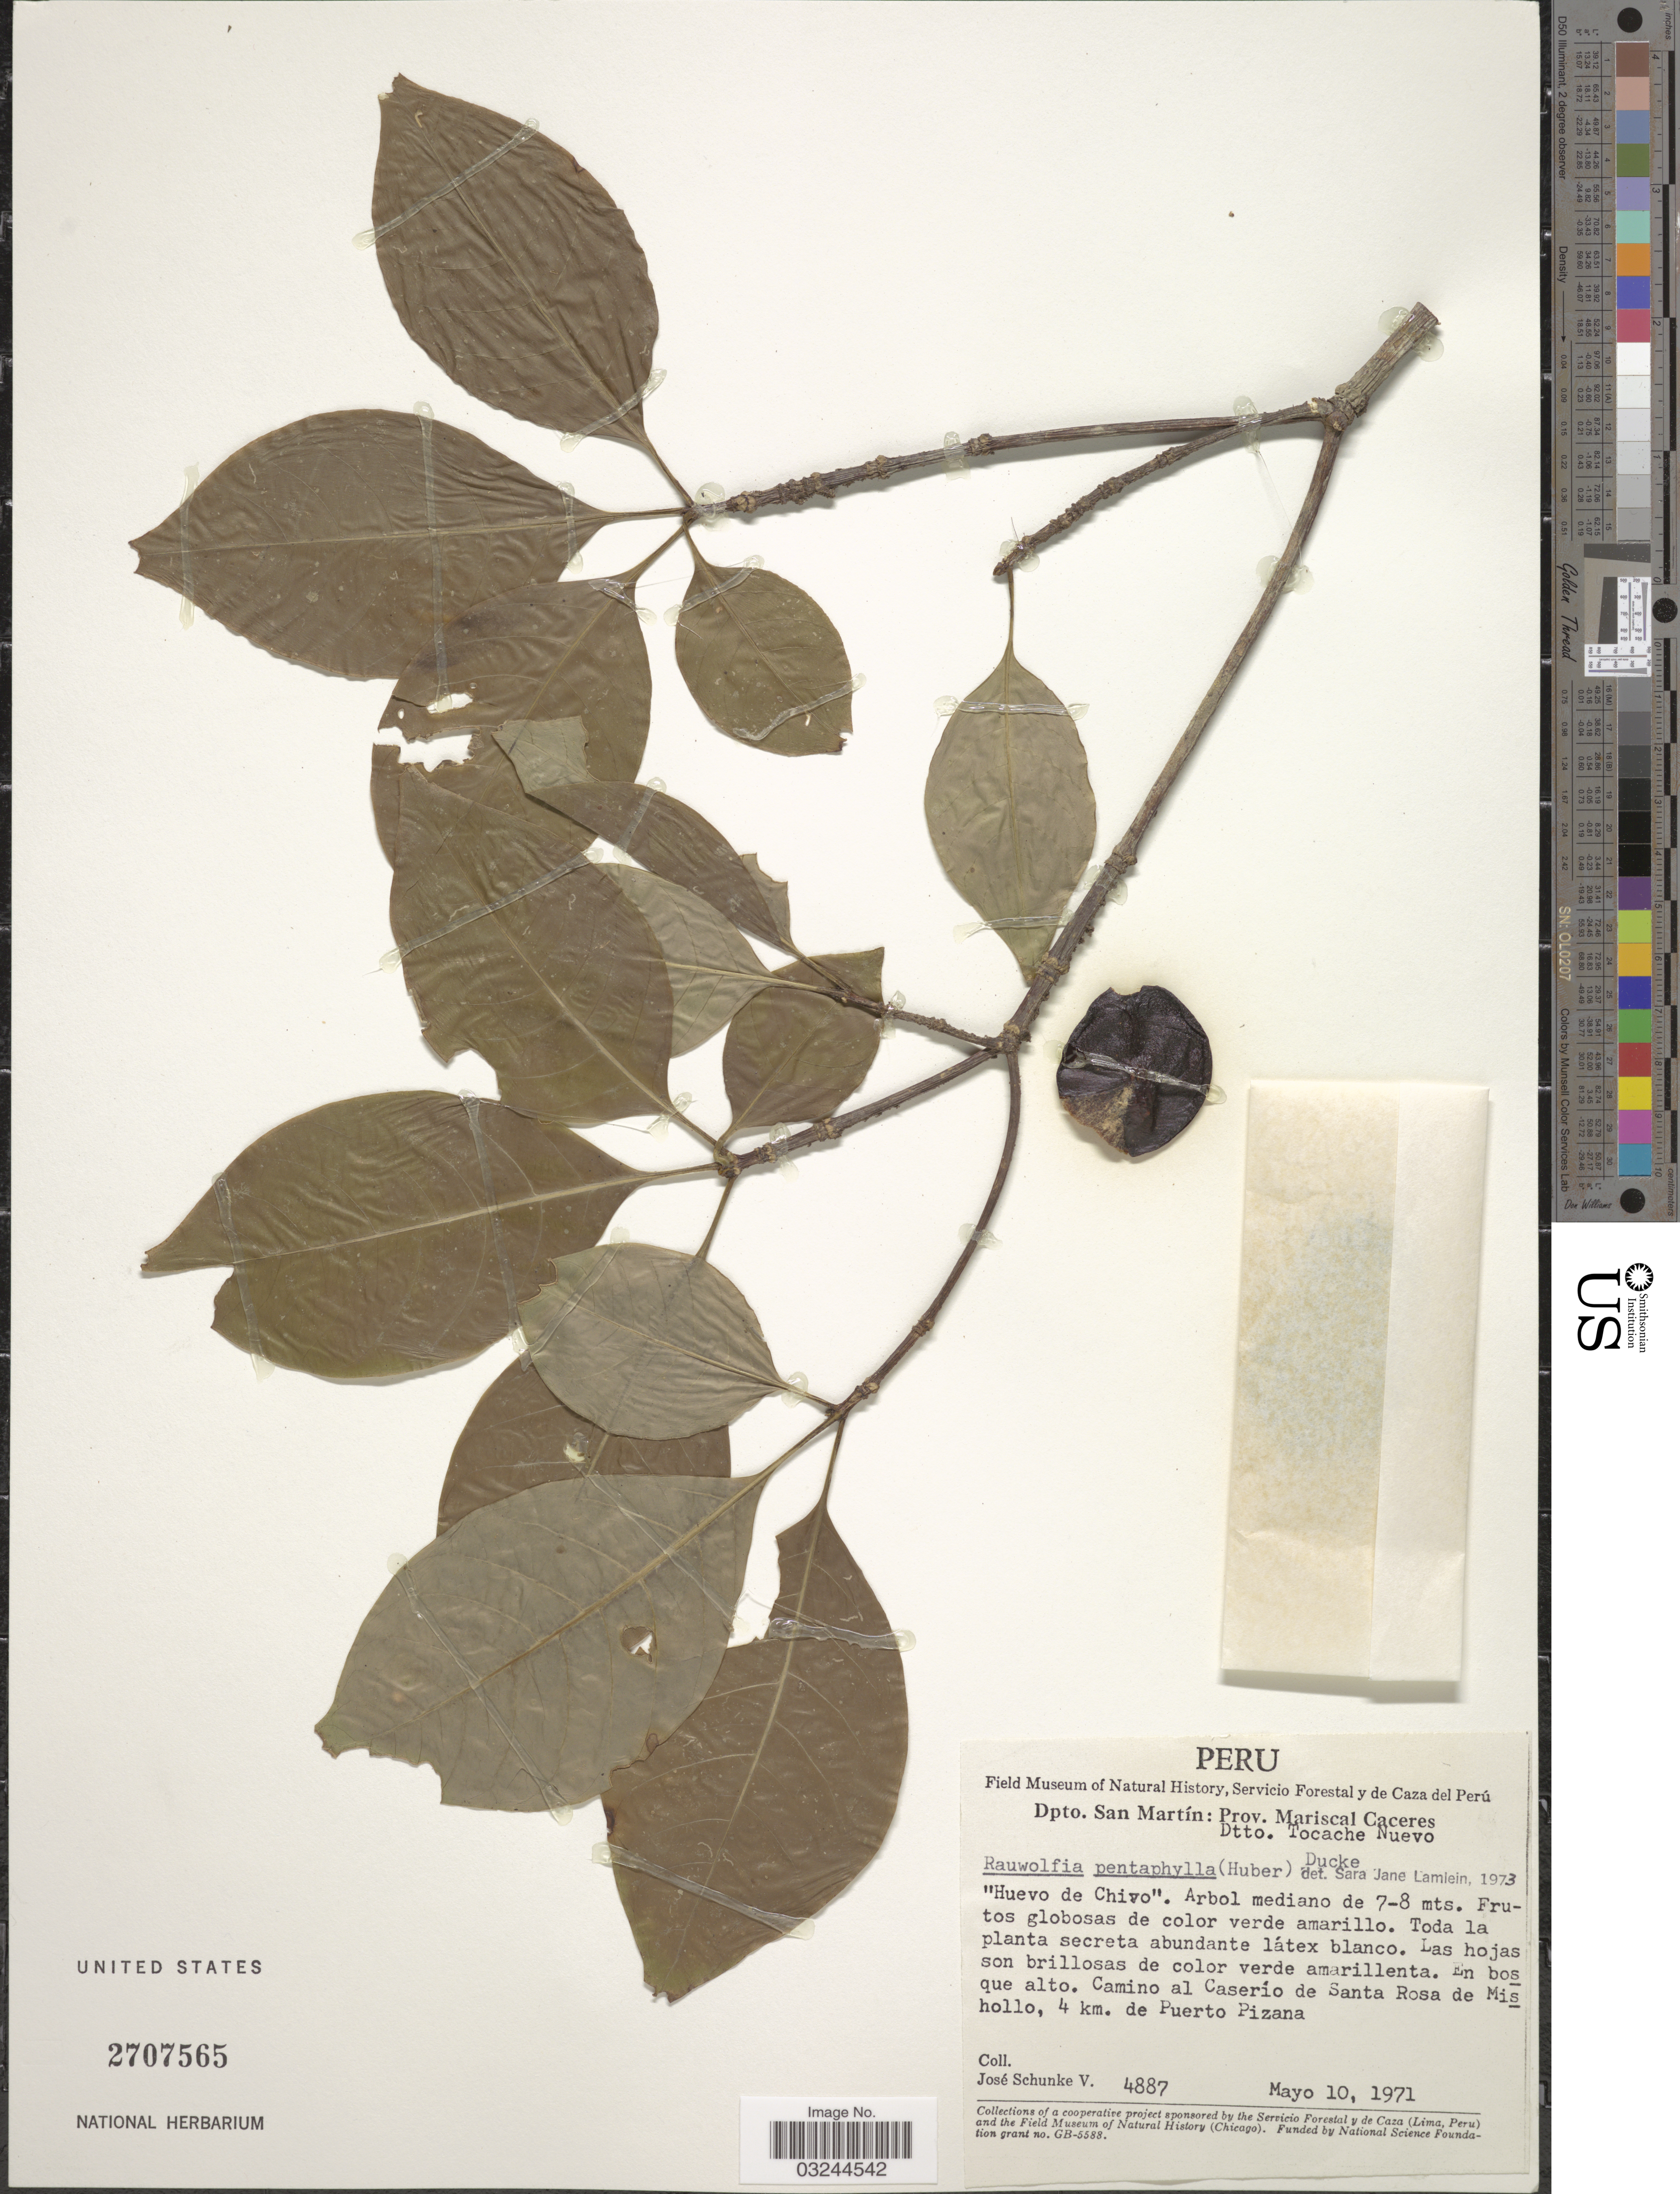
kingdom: Plantae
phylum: Tracheophyta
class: Magnoliopsida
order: Gentianales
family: Apocynaceae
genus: Rauvolfia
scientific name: Rauvolfia pentaphylla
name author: Ducke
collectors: J. Schunke Vigo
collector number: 4887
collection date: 1971-05-10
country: Peru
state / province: San Martín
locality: Dpto. San Martín: Prov. Mariscal Caceres. Dtto. Tocache Nuevo. Camino al Caserío de Santa Rosa de Mishollo, 4 km. de Puerto Pizana.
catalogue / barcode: US 2707565